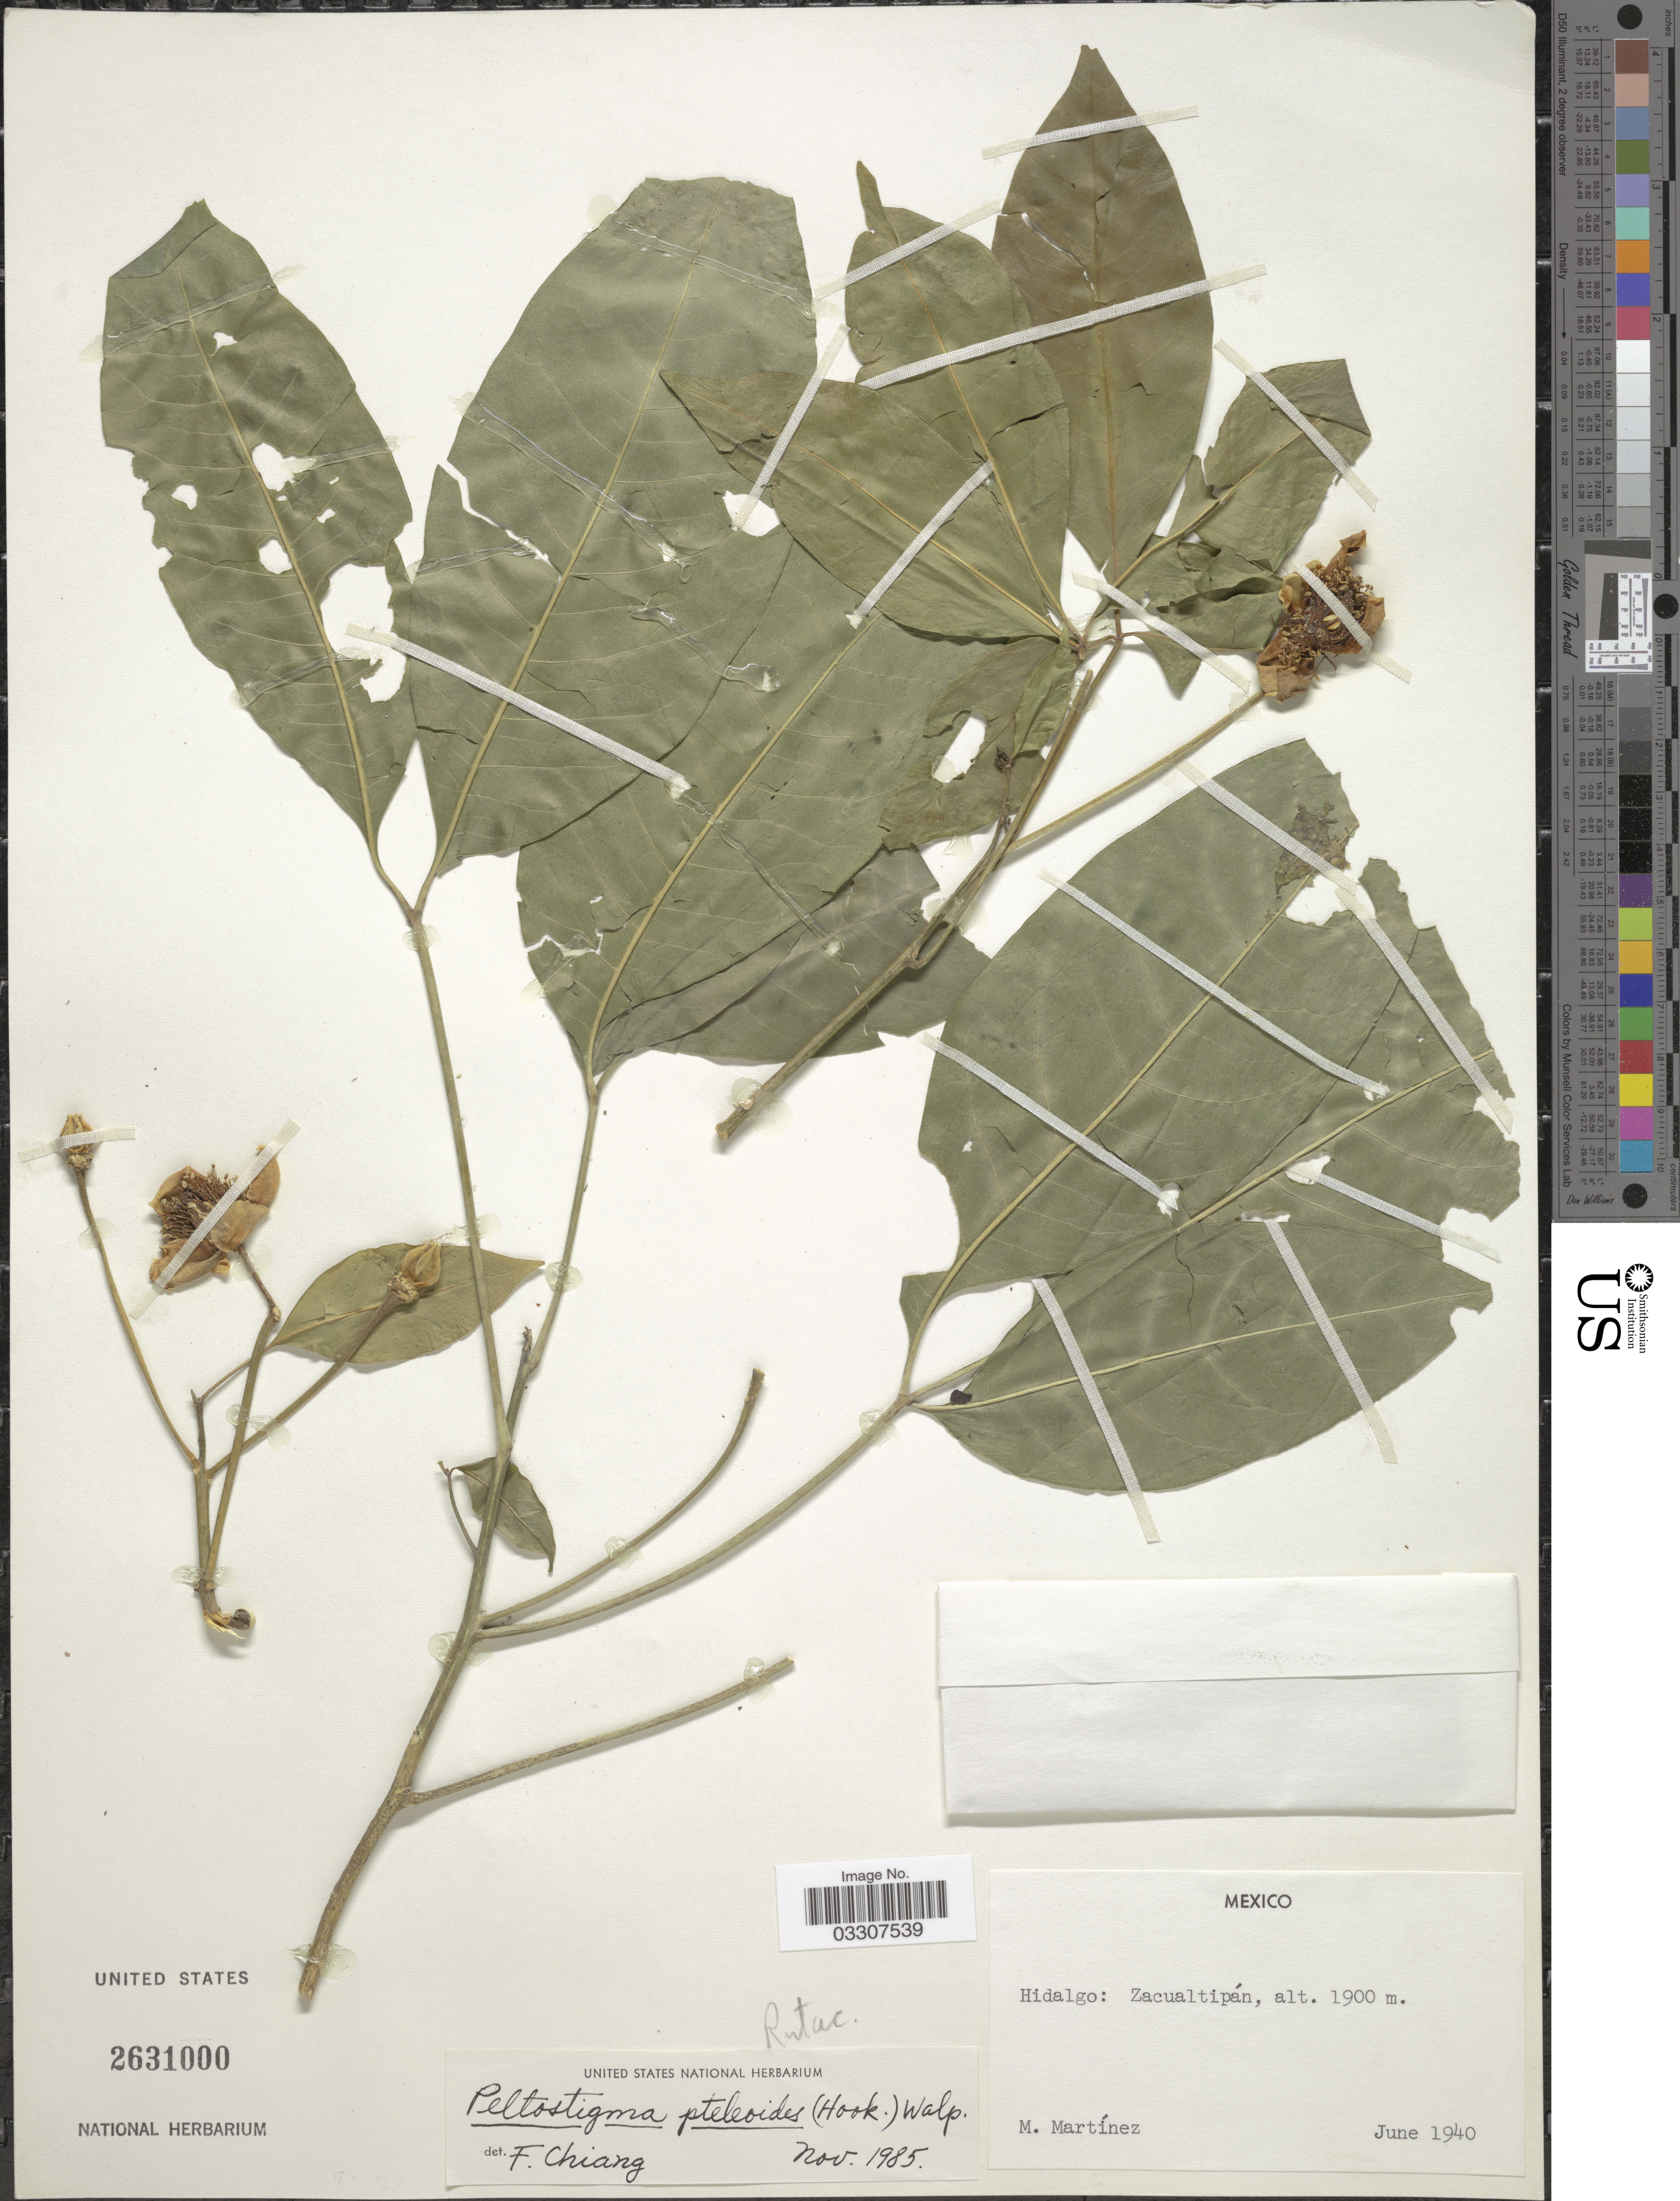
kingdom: Plantae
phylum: Tracheophyta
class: Magnoliopsida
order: Sapindales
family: Rutaceae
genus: Peltostigma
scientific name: Peltostigma pteleoides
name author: (Hook.) Walp.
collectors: M. Martínez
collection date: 1940-06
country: Mexico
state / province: Hidalgo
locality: Zacualtipán.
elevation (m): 1900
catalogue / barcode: US 2631000